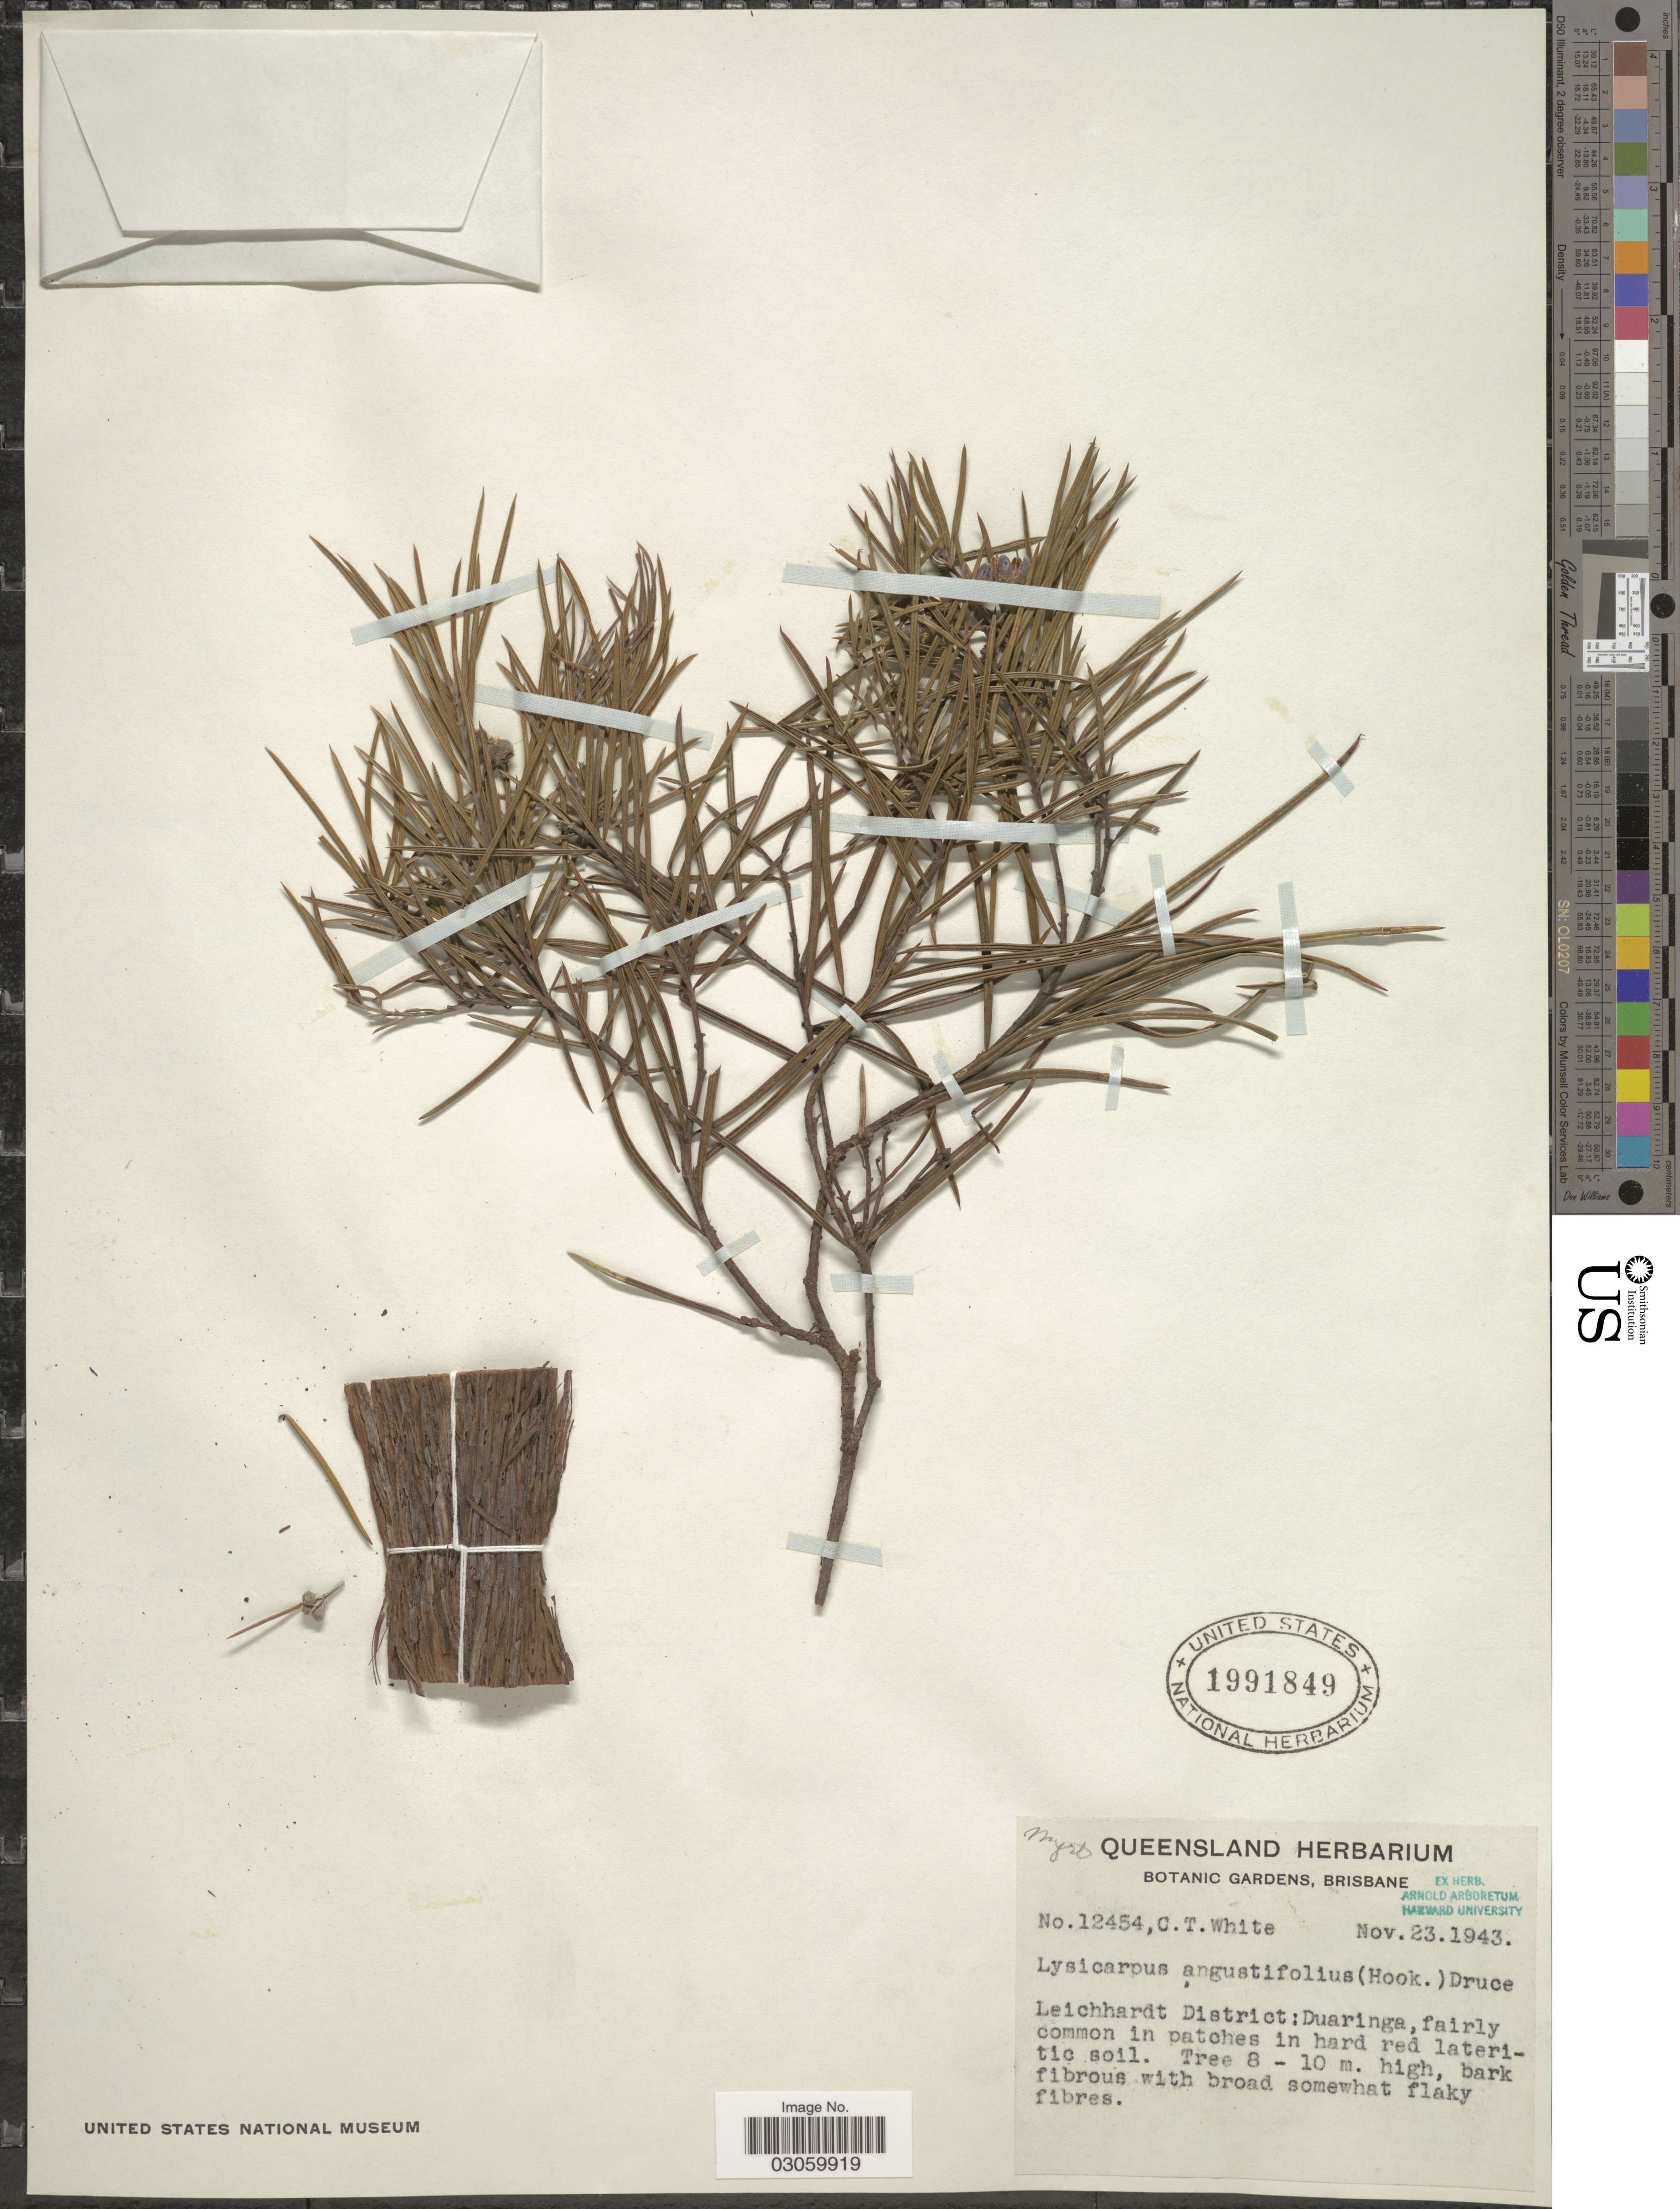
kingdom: Plantae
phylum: Tracheophyta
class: Magnoliopsida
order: Myrtales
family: Myrtaceae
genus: Lysicarpus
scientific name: Lysicarpus angustifolius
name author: (Hook.) Druce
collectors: C. T. White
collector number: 12454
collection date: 1943-11-23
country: Australia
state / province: Queensland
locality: Leichhardt District: Duaringa.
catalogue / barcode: US 1991849